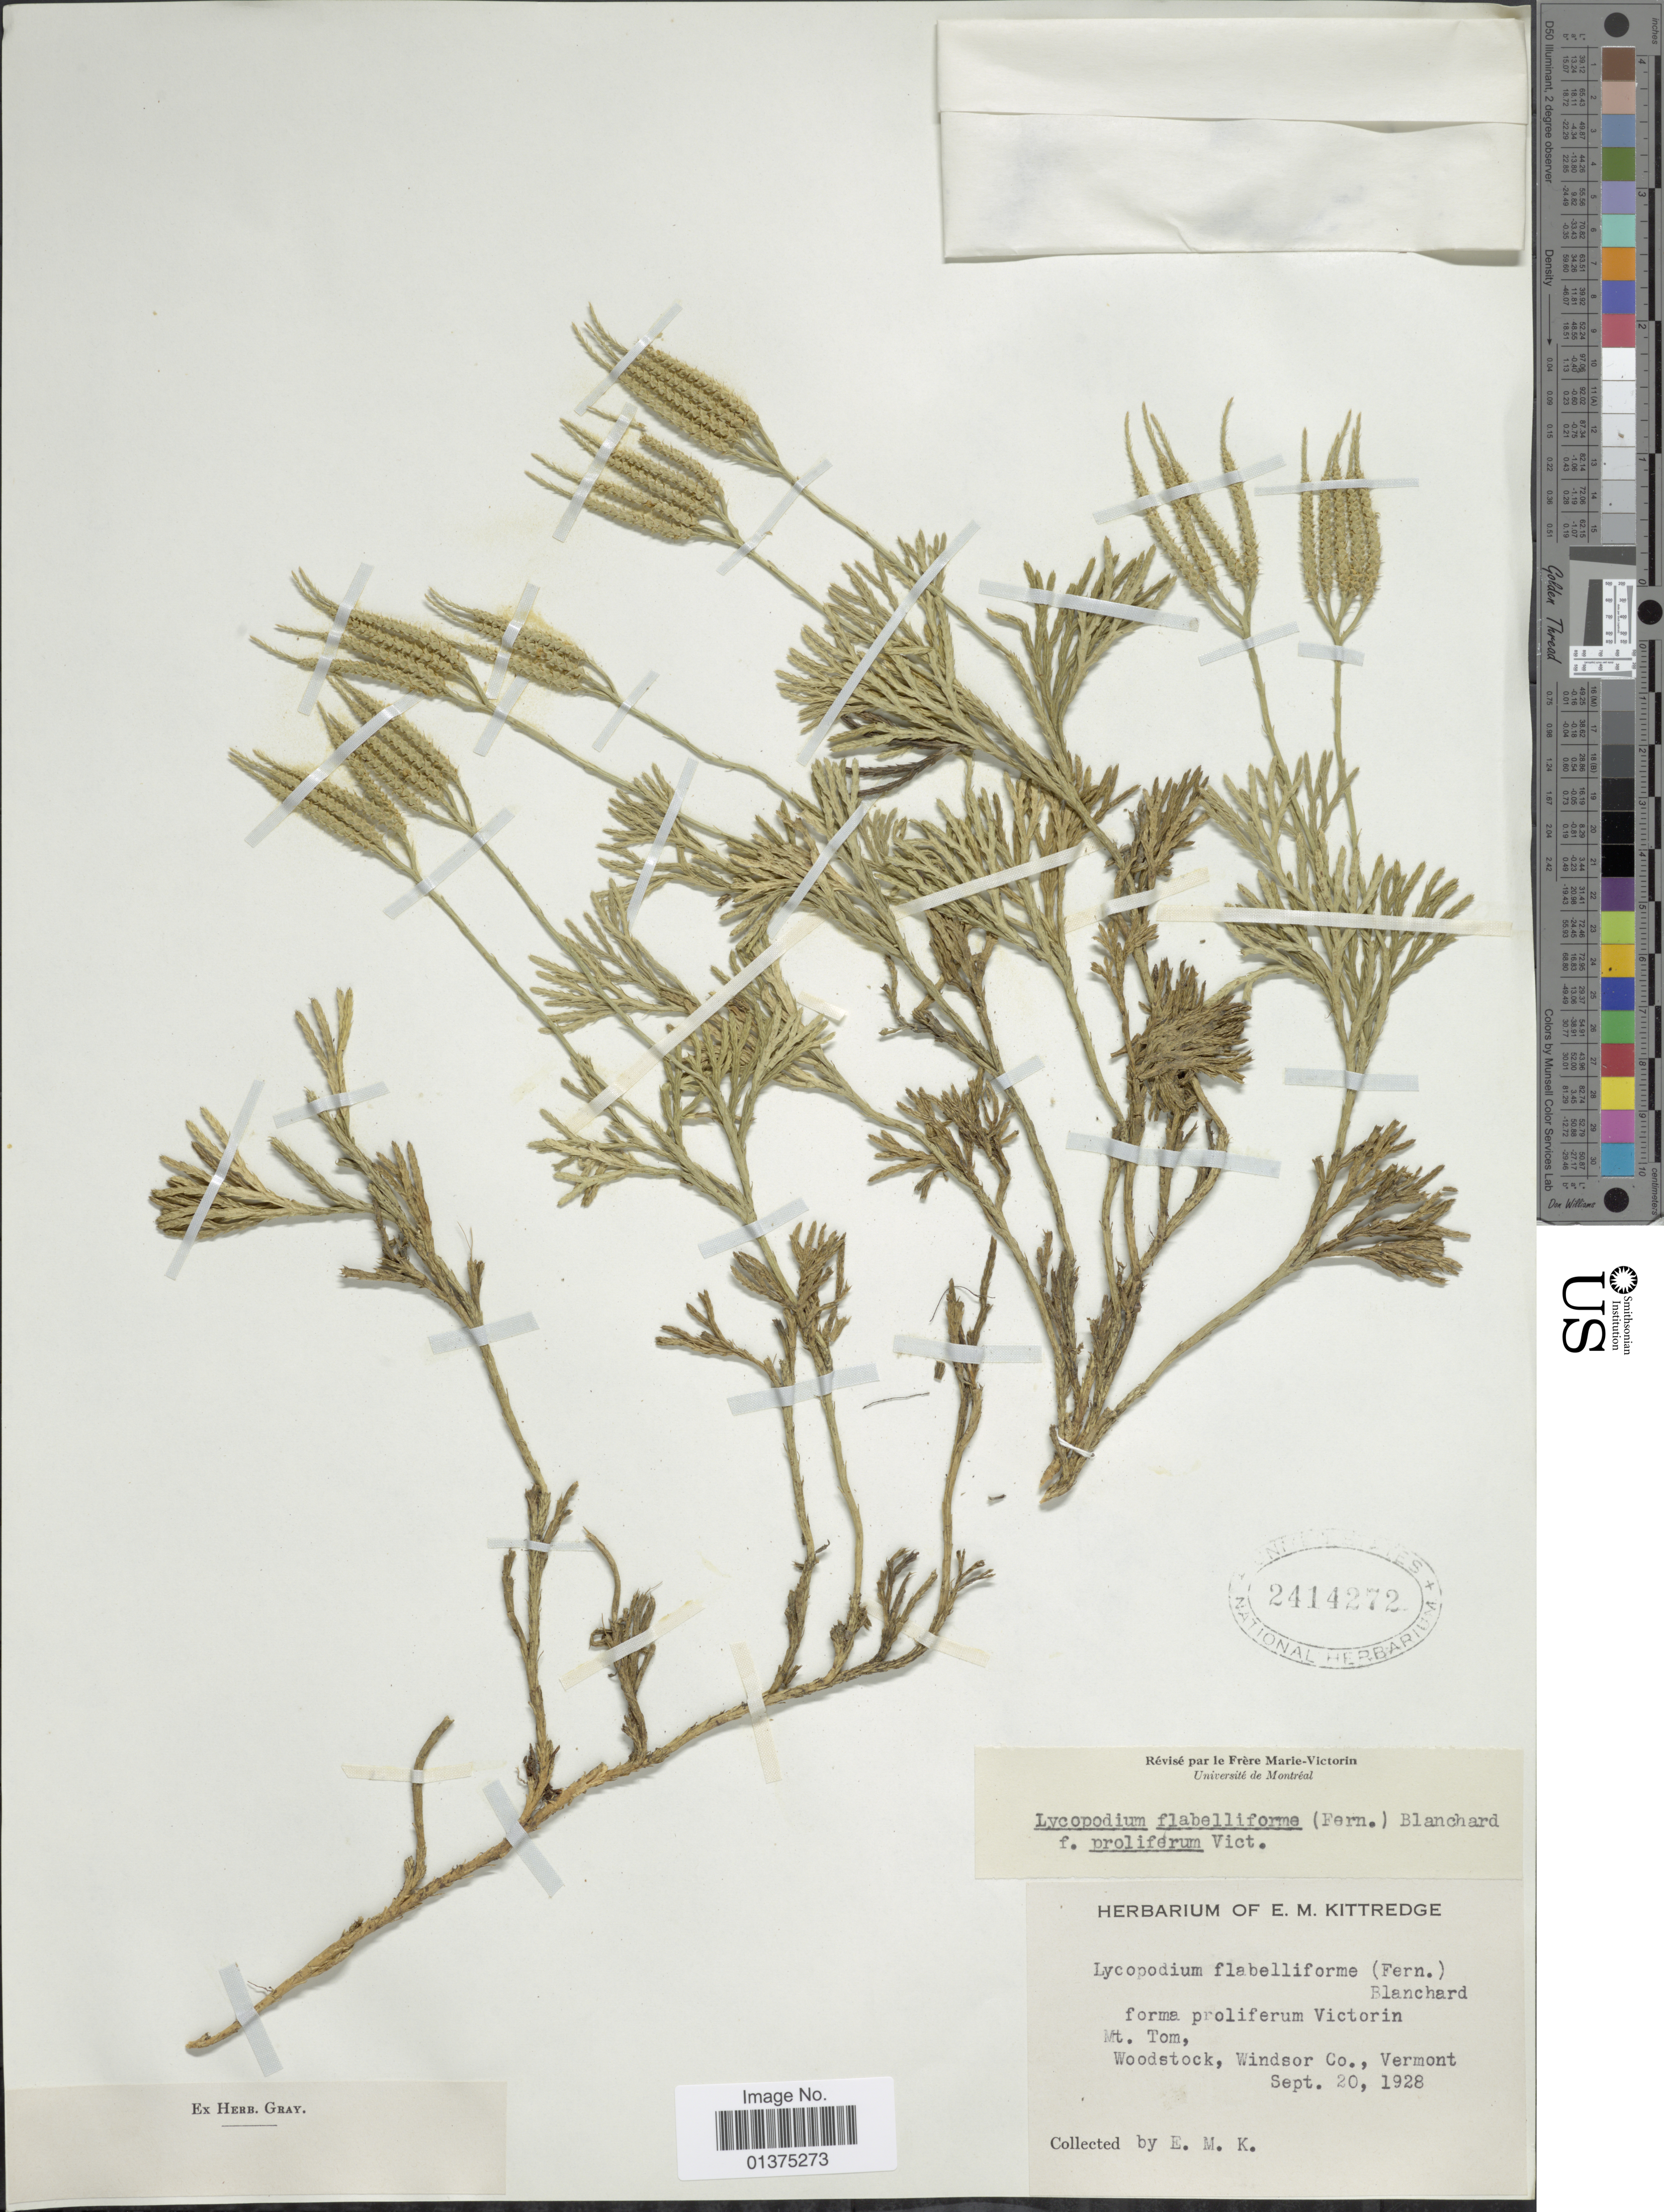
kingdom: Plantae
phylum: Tracheophyta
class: Lycopodiopsida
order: Lycopodiales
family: Lycopodiaceae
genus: Diphasiastrum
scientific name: Diphasiastrum digitatum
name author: (Dill. ex A. Braun) Holub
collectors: E. Kittridge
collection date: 1928-09-20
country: United States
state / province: Vermont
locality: Woodstock, Windsor Co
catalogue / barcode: US 2414272